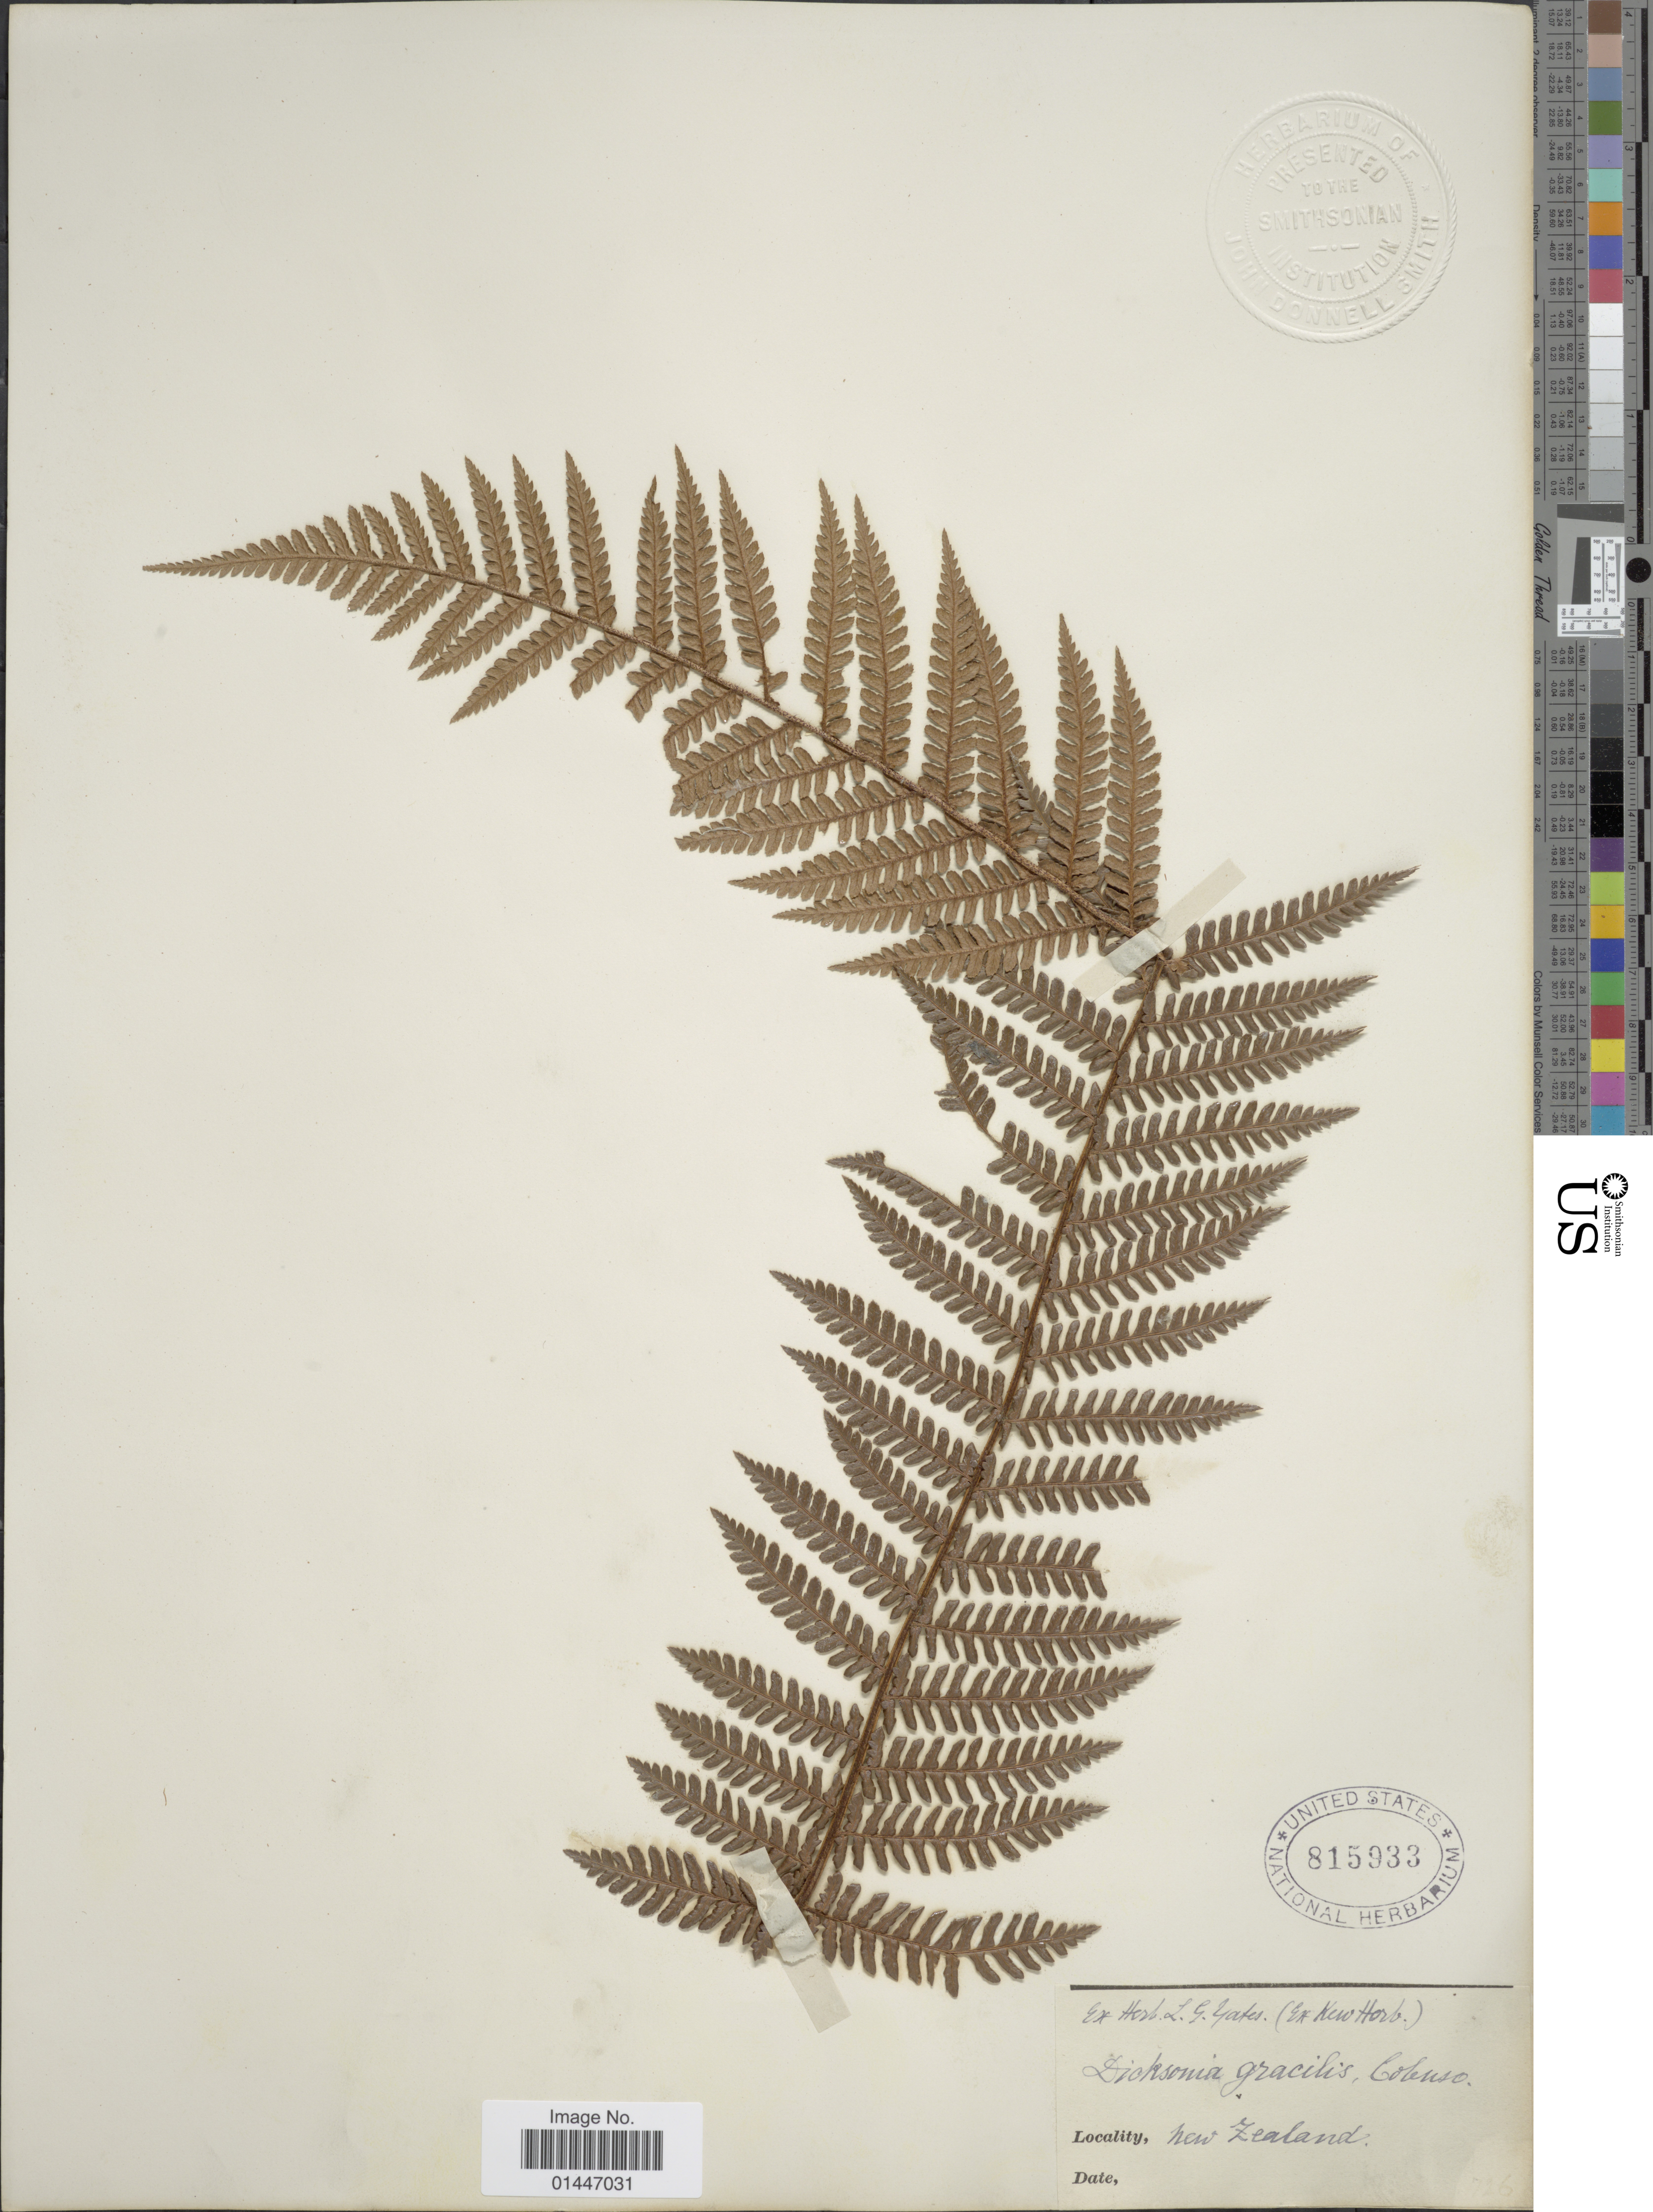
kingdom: Plantae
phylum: Tracheophyta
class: Polypodiopsida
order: Cyatheales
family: Dicksoniaceae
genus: Dicksonia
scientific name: Dicksonia squarrosa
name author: Sw.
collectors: ex herb. L. G. Yates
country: New Zealand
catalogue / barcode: US 815933